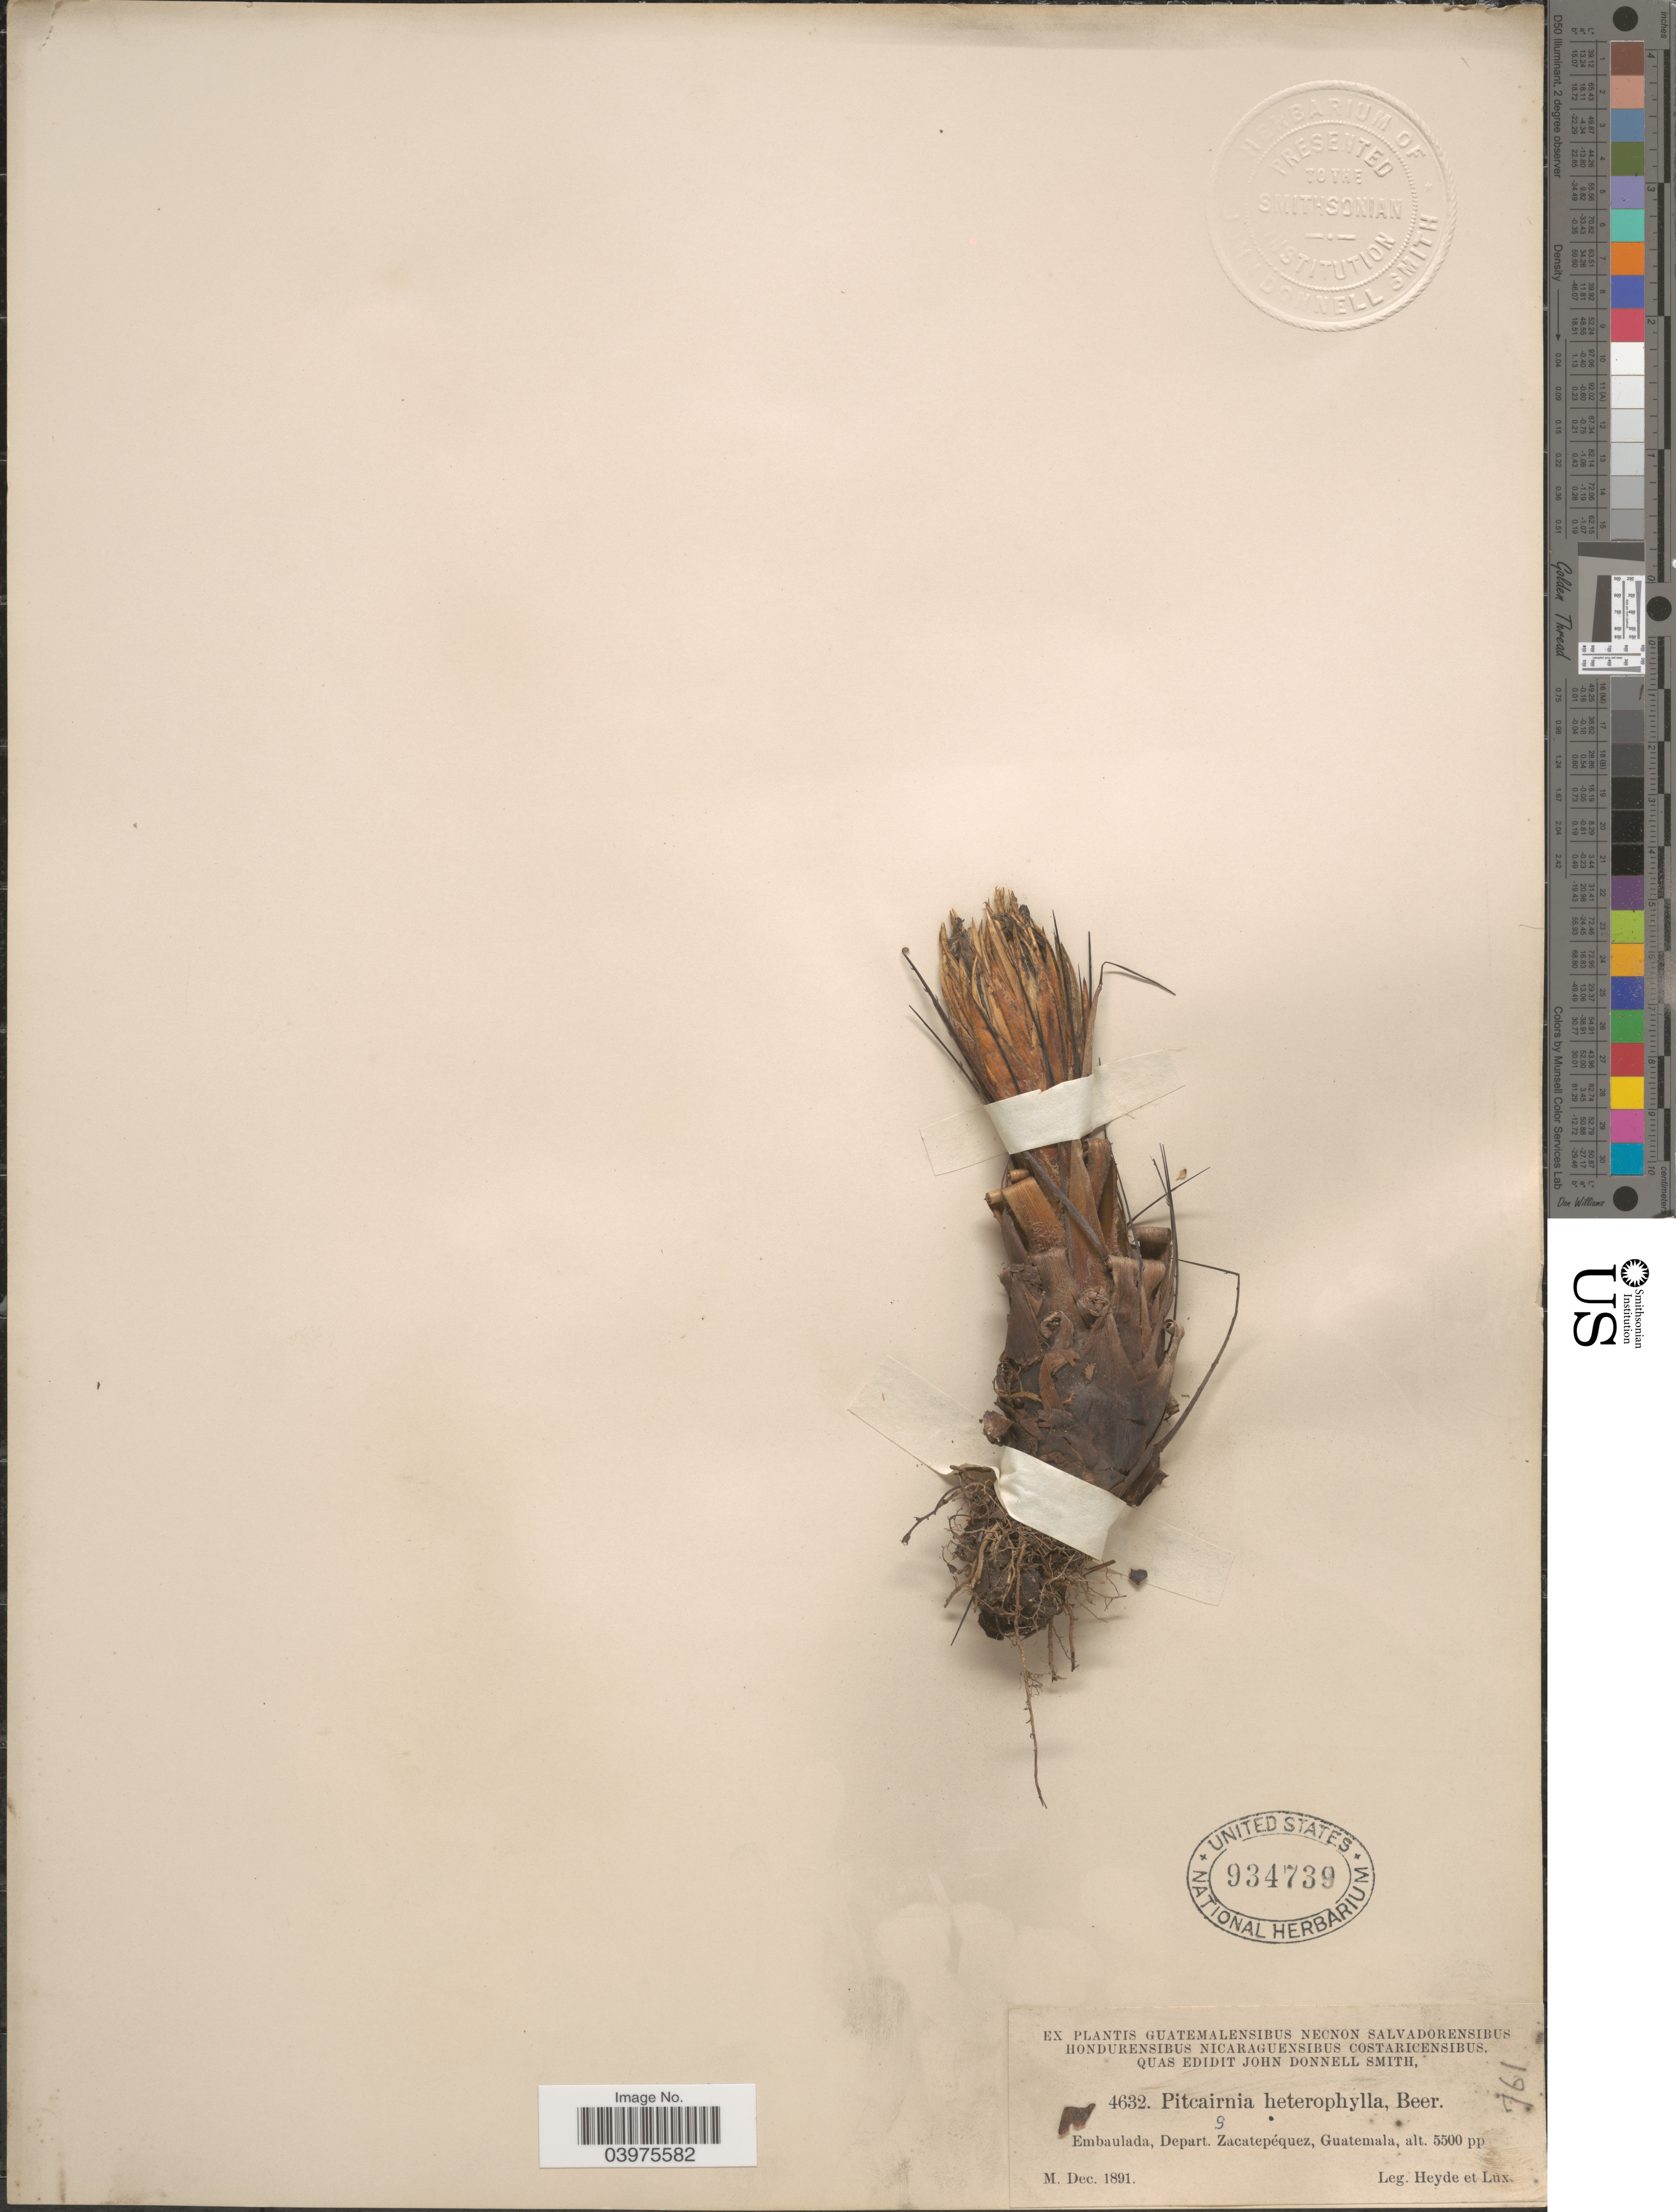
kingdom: Plantae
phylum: Tracheophyta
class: Liliopsida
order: Poales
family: Bromeliaceae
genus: Pitcairnia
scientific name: Pitcairnia heterophylla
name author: (Lindl.) Beer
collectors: Heyde & Lux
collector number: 4632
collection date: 1891-12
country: Guatemala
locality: Embaulada, Depart. Zacatepéquez.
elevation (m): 1676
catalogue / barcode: US 934739